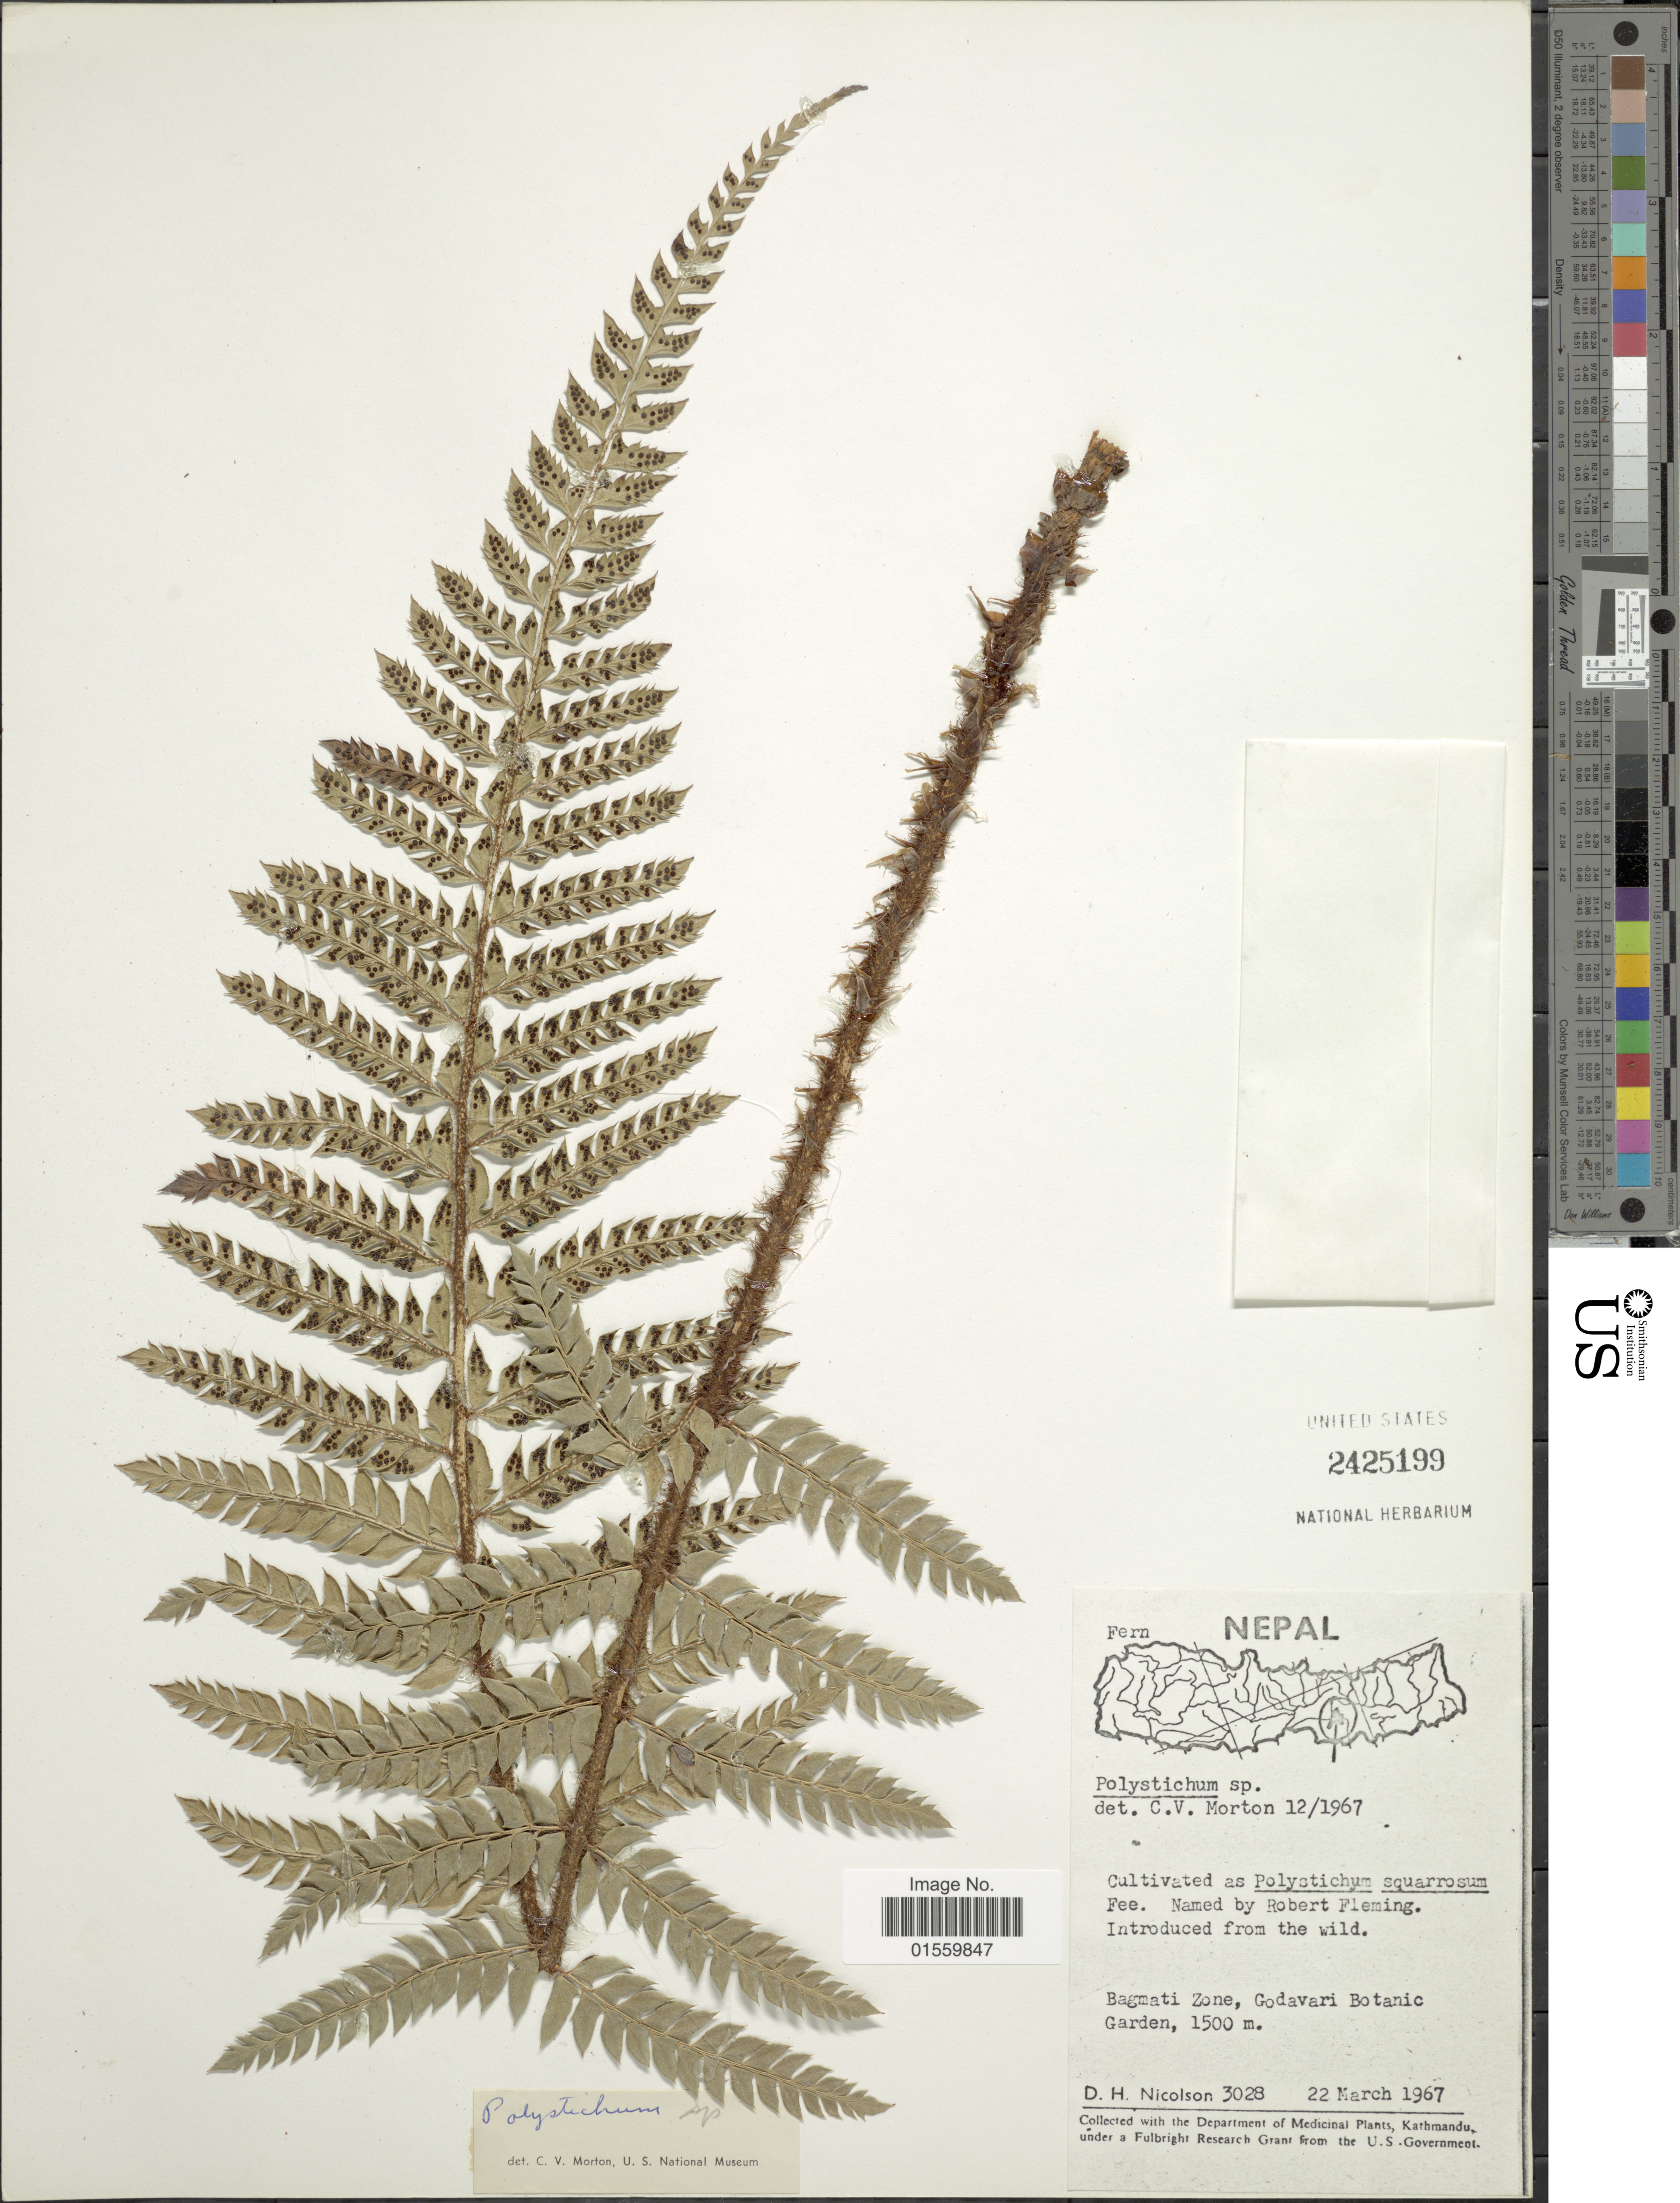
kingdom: Plantae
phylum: Tracheophyta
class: Polypodiopsida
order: Polypodiales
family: Dryopteridaceae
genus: Polystichum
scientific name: Polystichum sp.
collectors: D. H. Nicolson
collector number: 3028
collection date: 1967-03-22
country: Nepal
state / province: Bagmati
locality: Bagmati Zone, Godavari Botanic Garden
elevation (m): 1500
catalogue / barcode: US 2425199